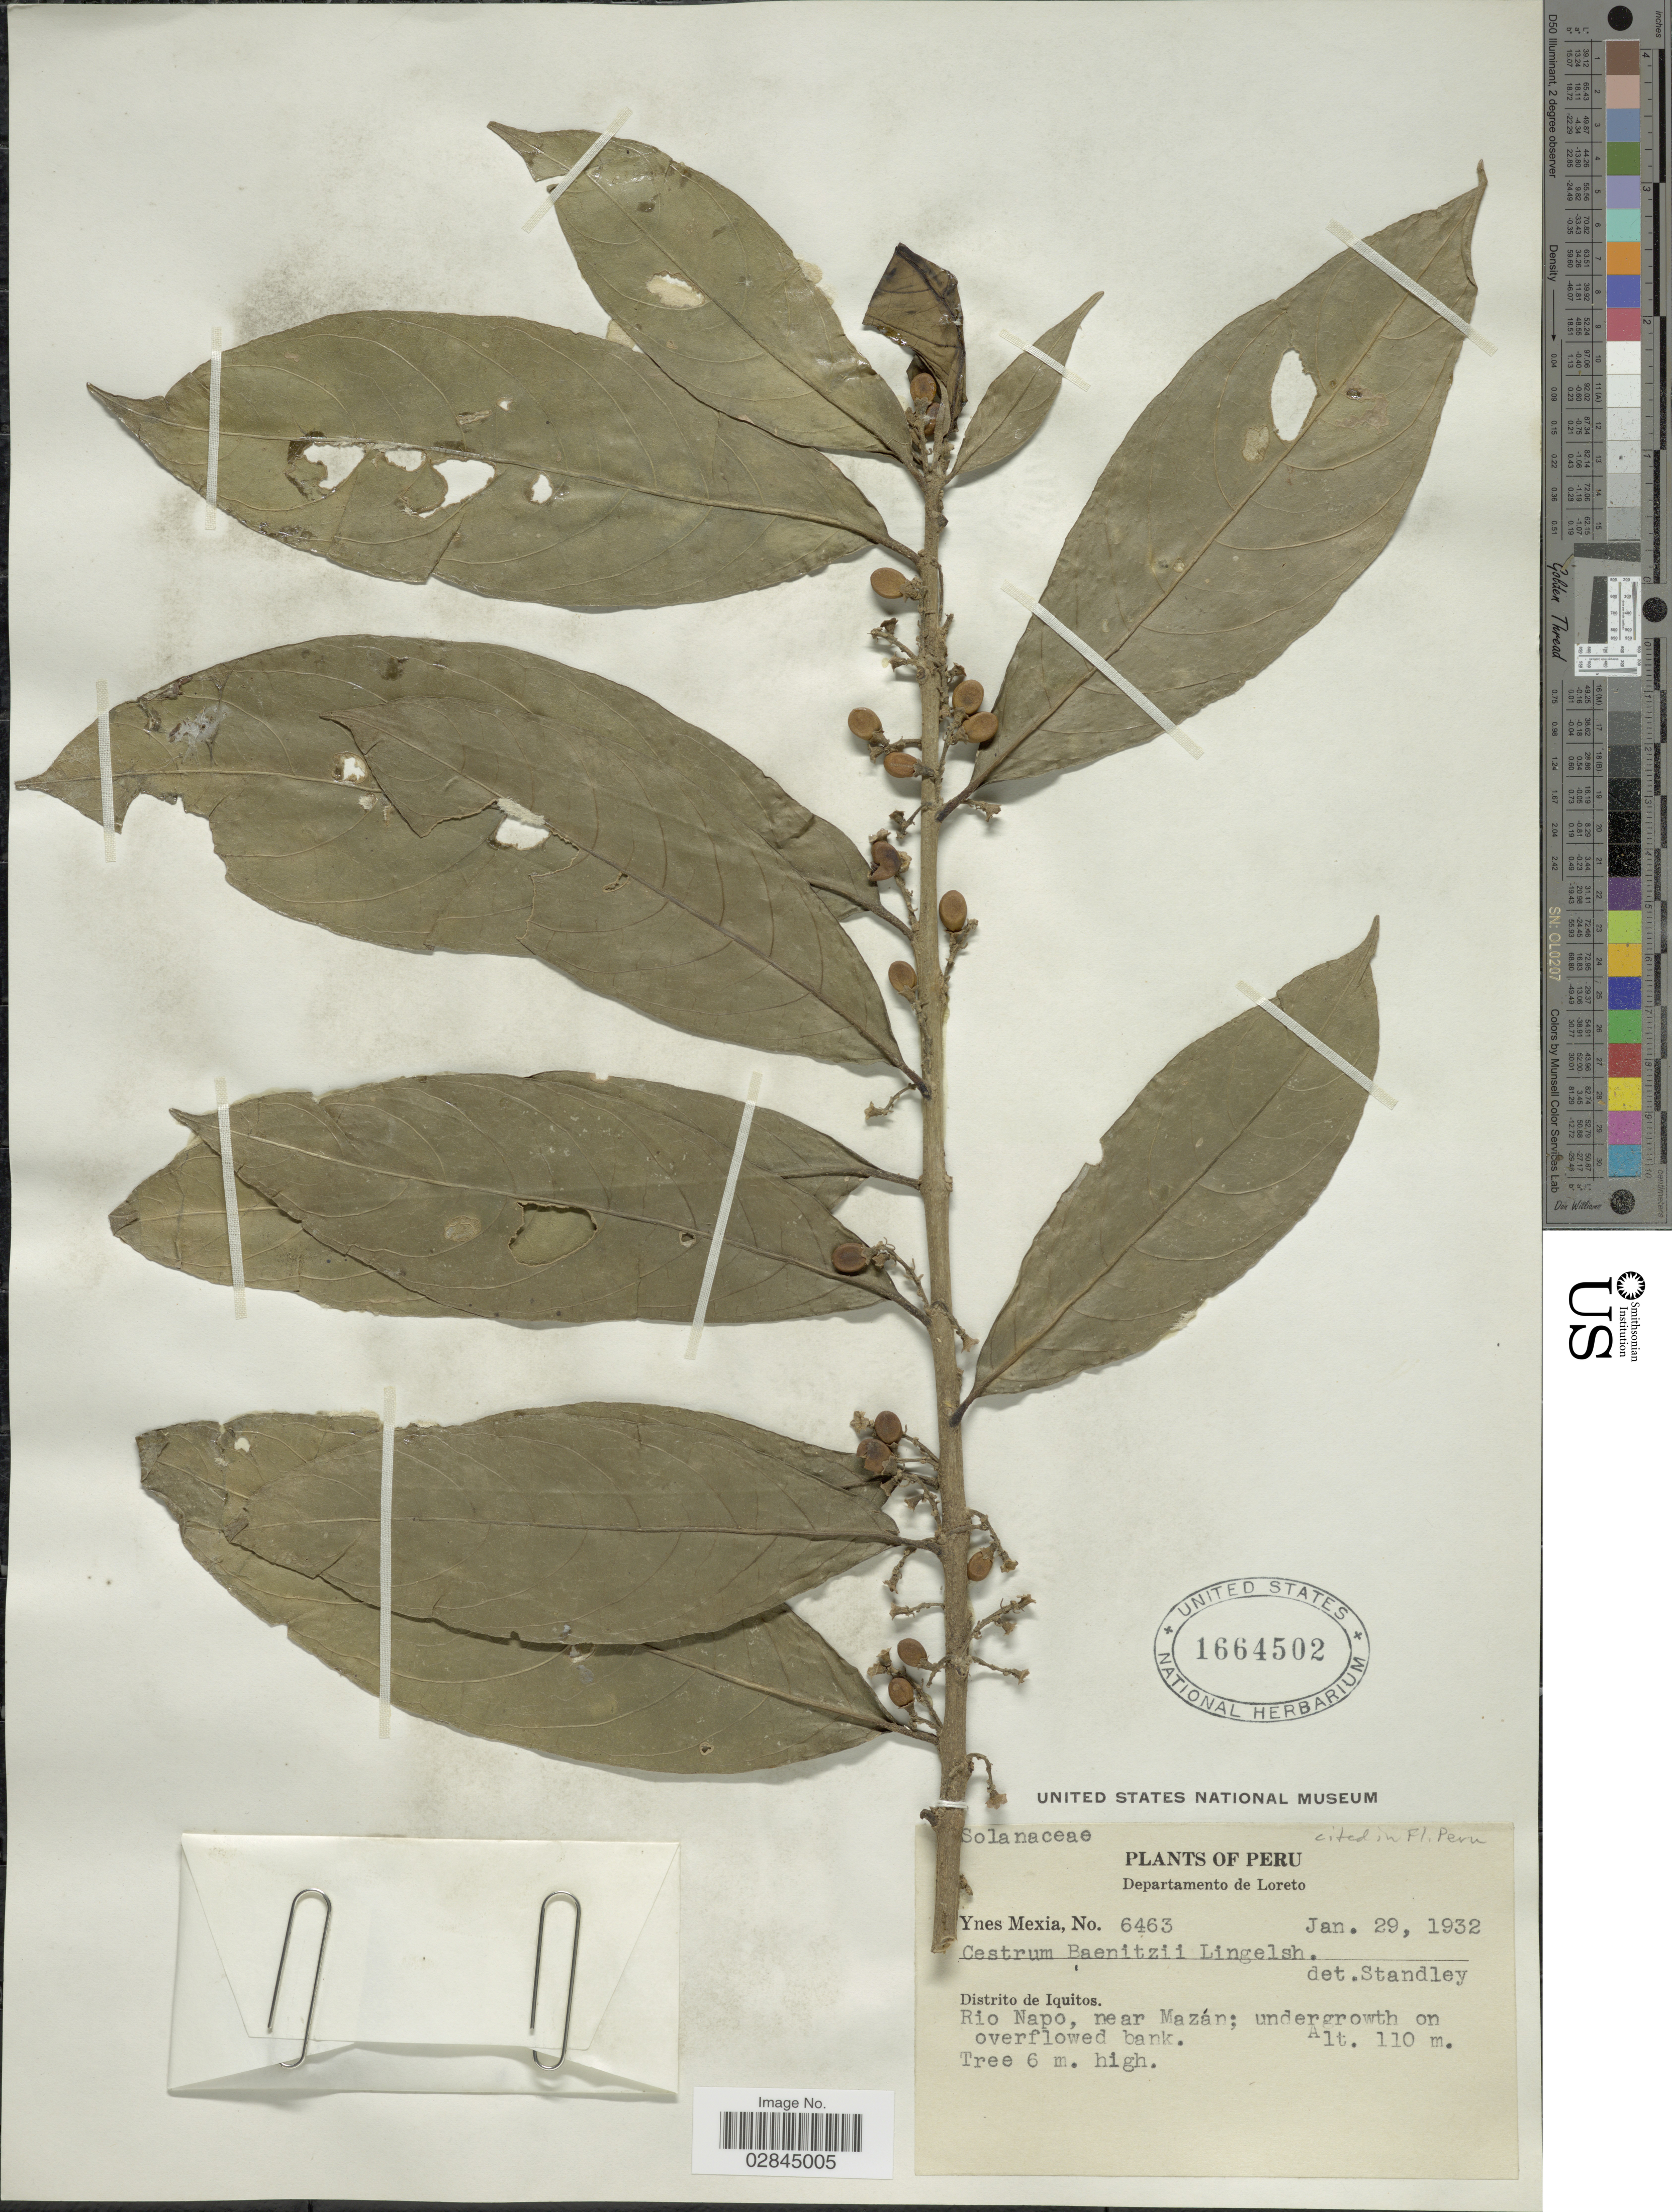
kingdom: Plantae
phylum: Tracheophyta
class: Magnoliopsida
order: Solanales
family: Solanaceae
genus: Cestrum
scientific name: Cestrum schlechtendahlii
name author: G. Don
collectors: Y. Mexia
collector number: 6463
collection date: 1932-01-29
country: Peru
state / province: Loreto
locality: Departamento de Loreto. Distrito de Iquitos. Rio Napo, near Mazán.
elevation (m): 110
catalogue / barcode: US 1664502